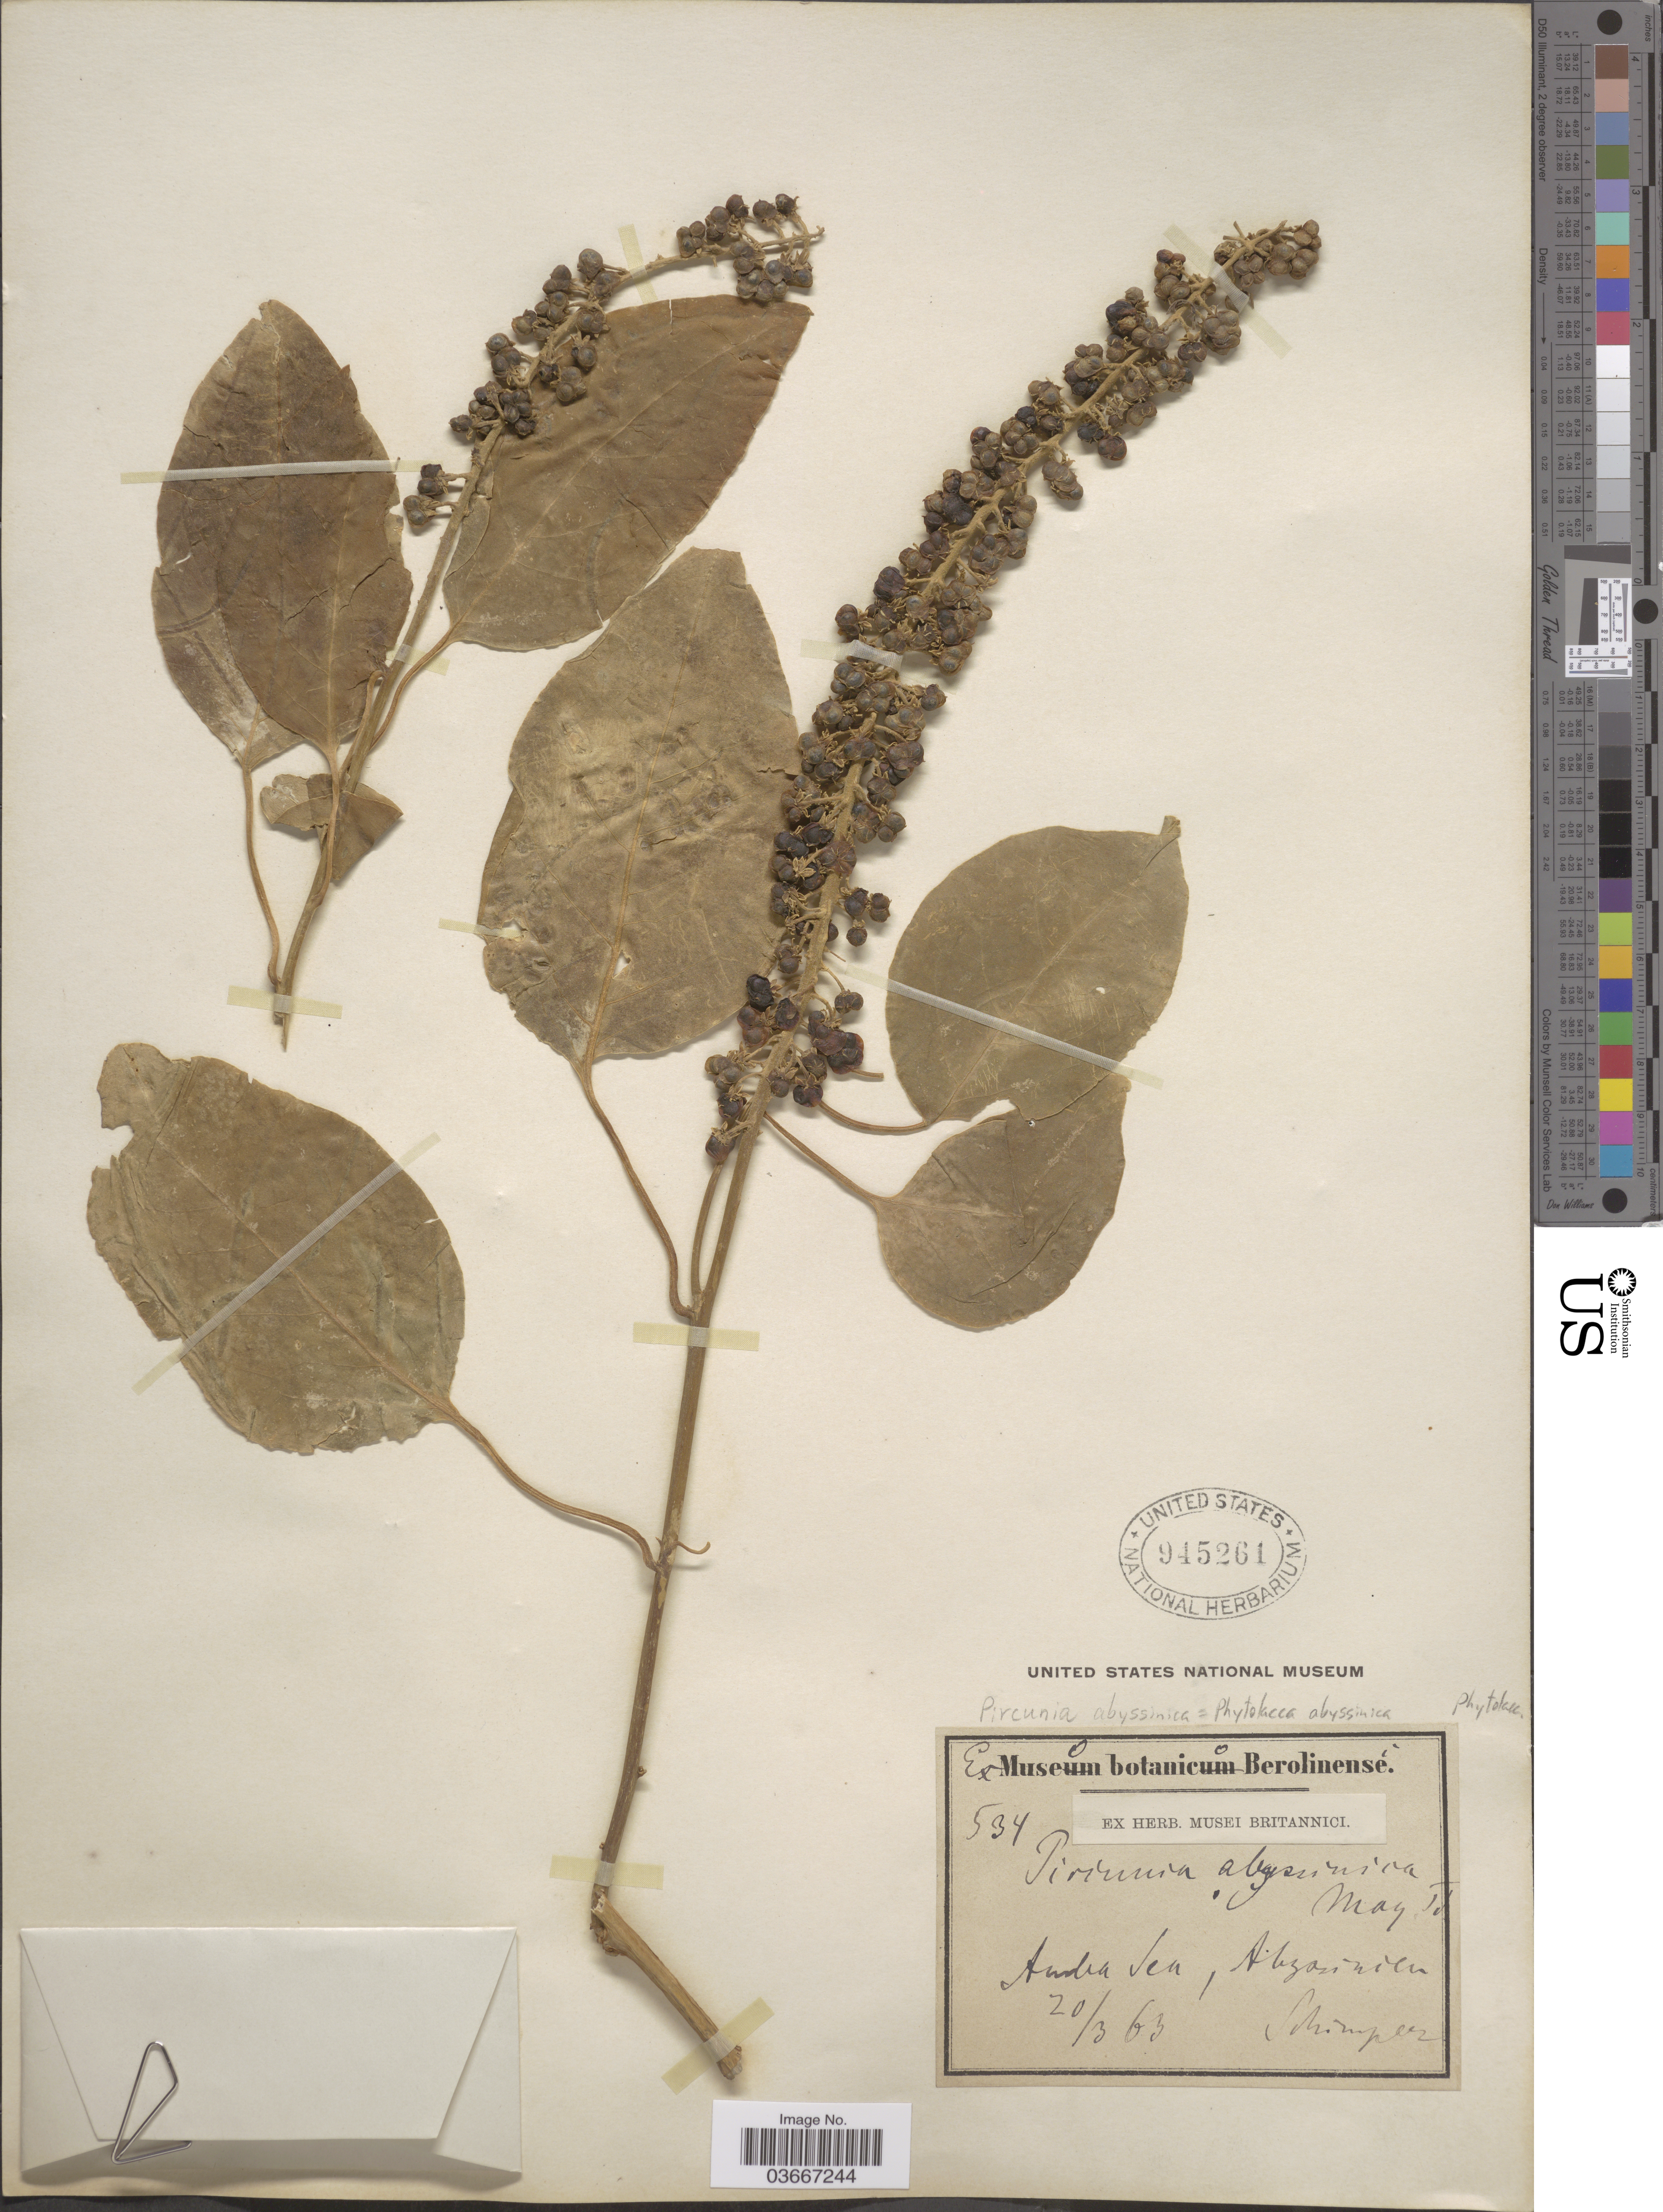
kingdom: Plantae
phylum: Tracheophyta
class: Magnoliopsida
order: Caryophyllales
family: Phytolaccaceae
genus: Phytolacca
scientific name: Phytolacca abyssinica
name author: Hoffm.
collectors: -. Schimper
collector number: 534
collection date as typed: Transcribed d/m/y: 20/3/63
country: Ethiopia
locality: Amba Jen [interpreted], Abyssinien.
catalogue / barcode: US 945261